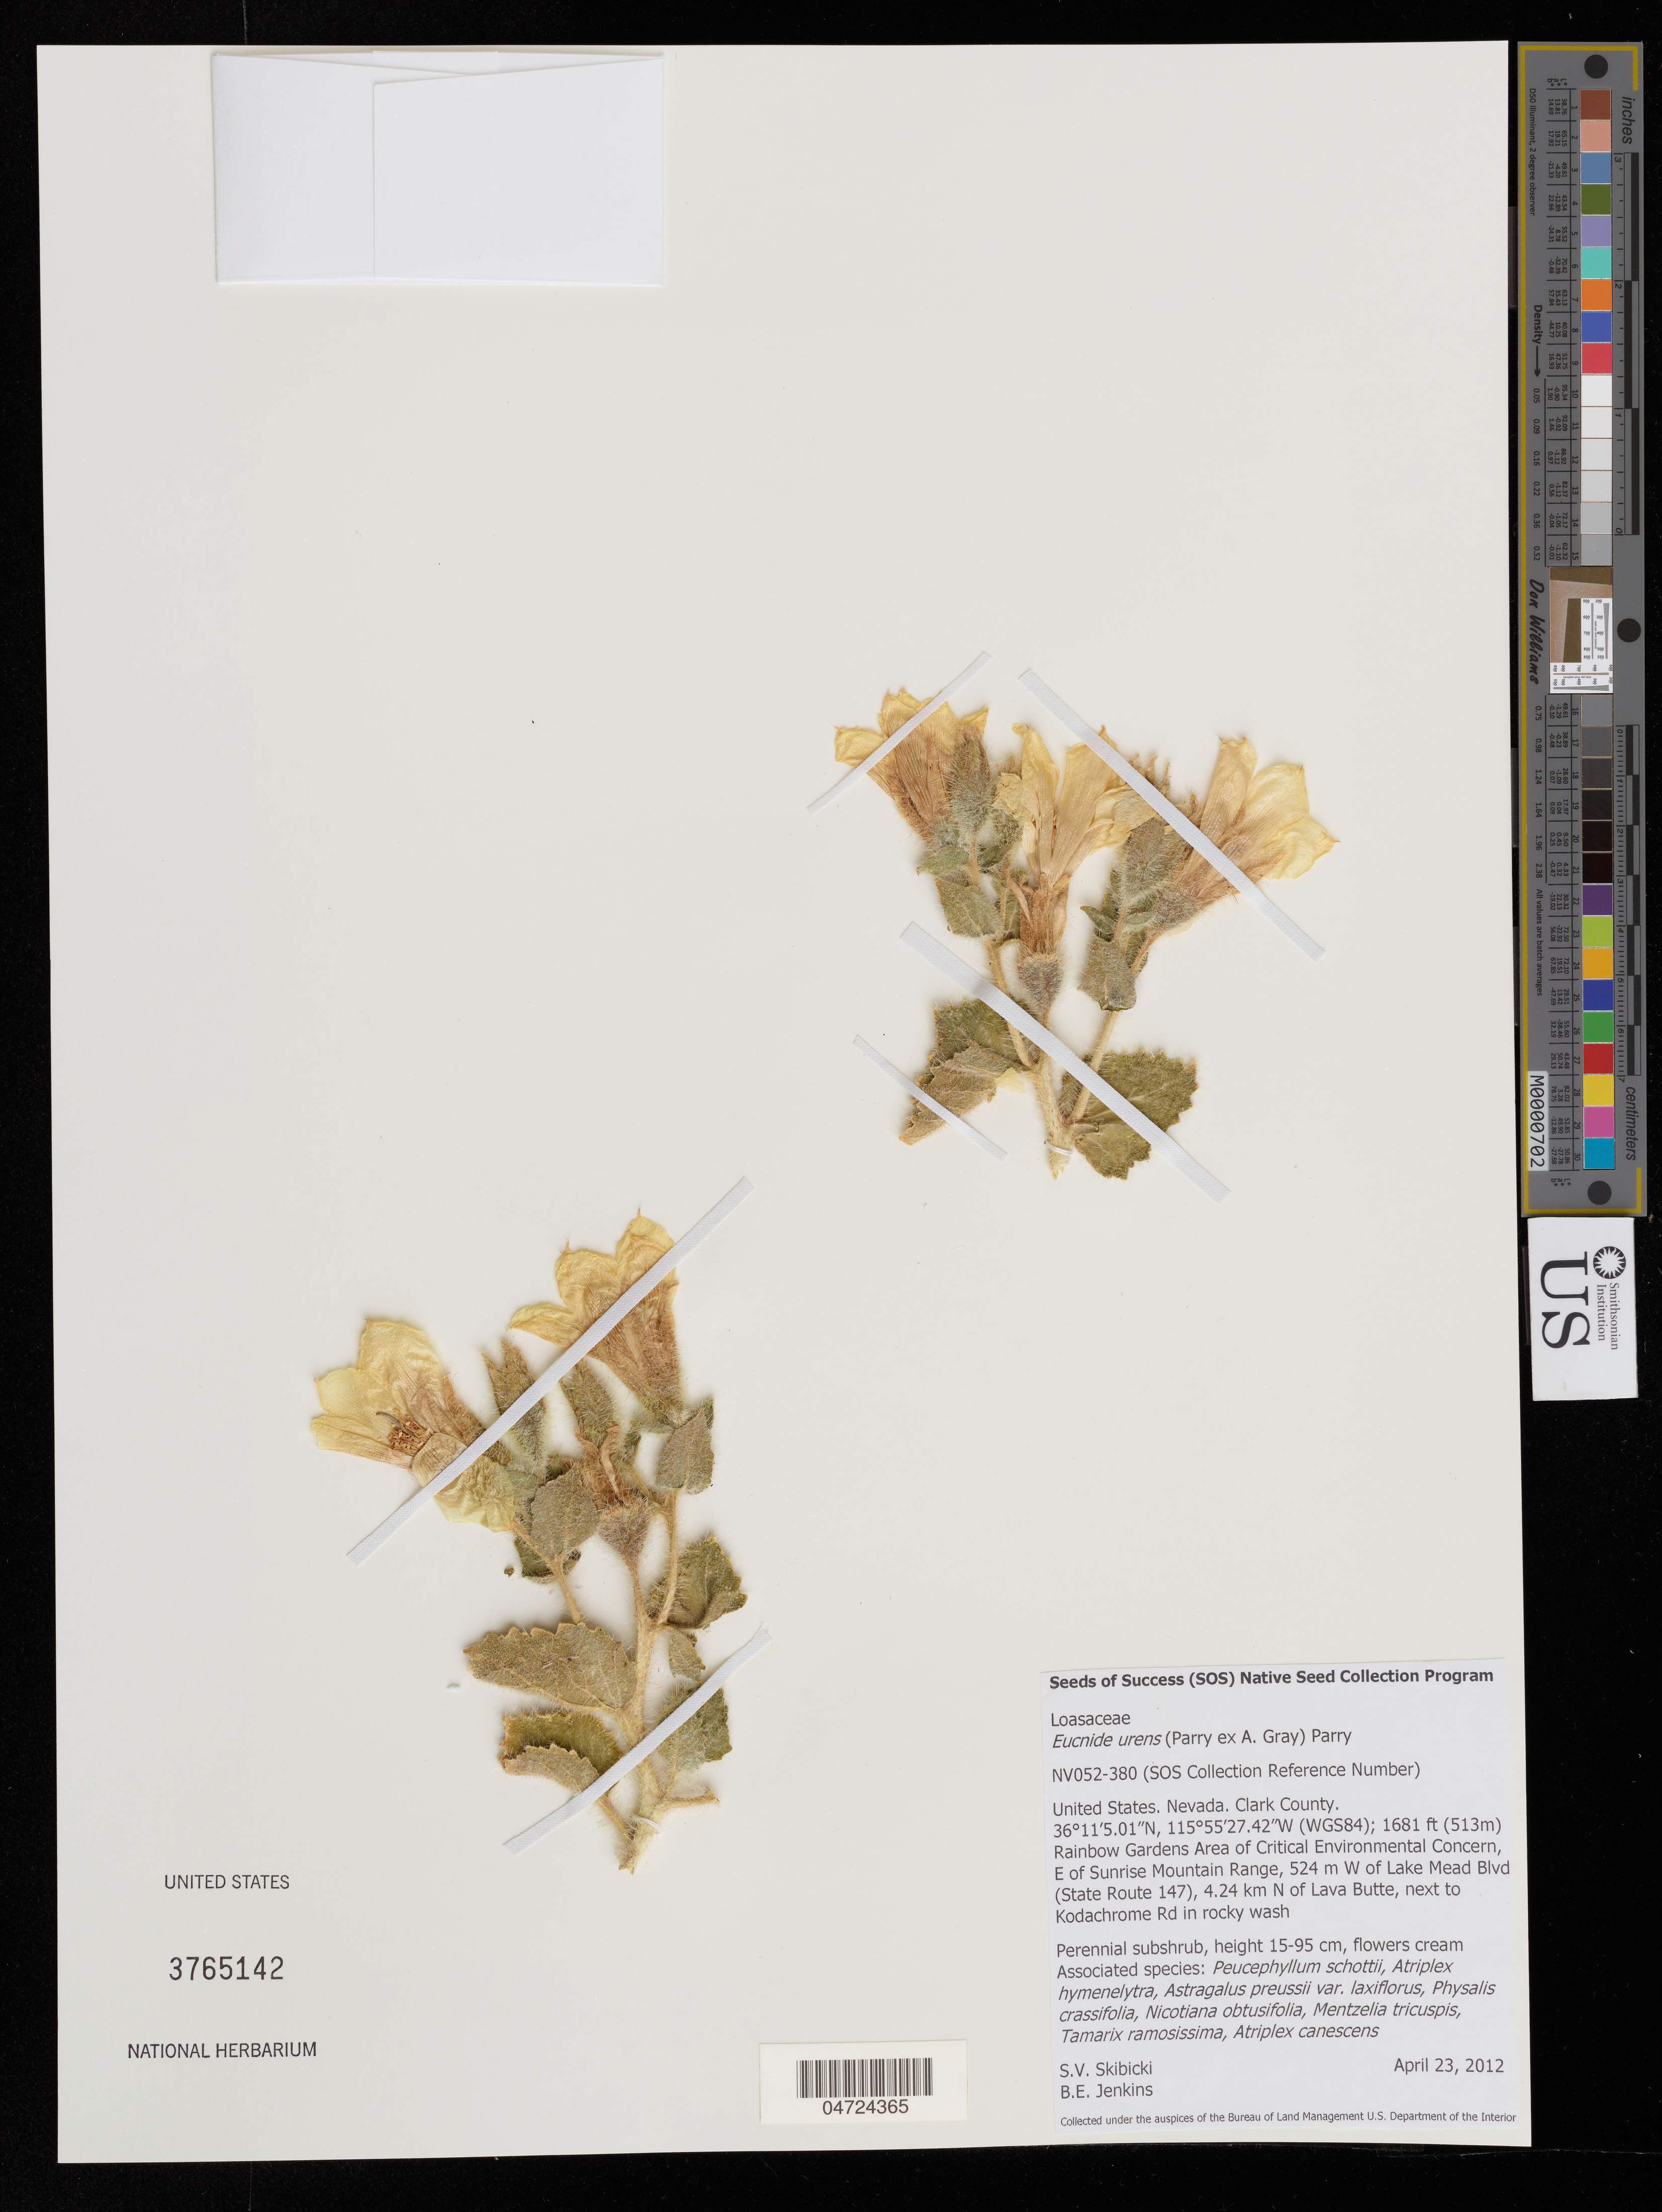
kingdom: Plantae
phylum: Tracheophyta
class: Magnoliopsida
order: Cornales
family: Loasaceae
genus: Eucnide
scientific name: Eucnide urens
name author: Parry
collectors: S. Skibicki & B. Jenkins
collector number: NV052-380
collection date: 2012-04-23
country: United States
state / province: Nevada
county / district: Clark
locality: Clark County. Rainbow Gardens Area of Critical Environmental Concern, E of Sunrise Mountain Range, 524 m W of Lake Mead Blvd (State Route 147), 4.24 km N of Lava Butte, next to Kodachrome Rd in rocky wash.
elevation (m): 512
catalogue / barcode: US 3765142